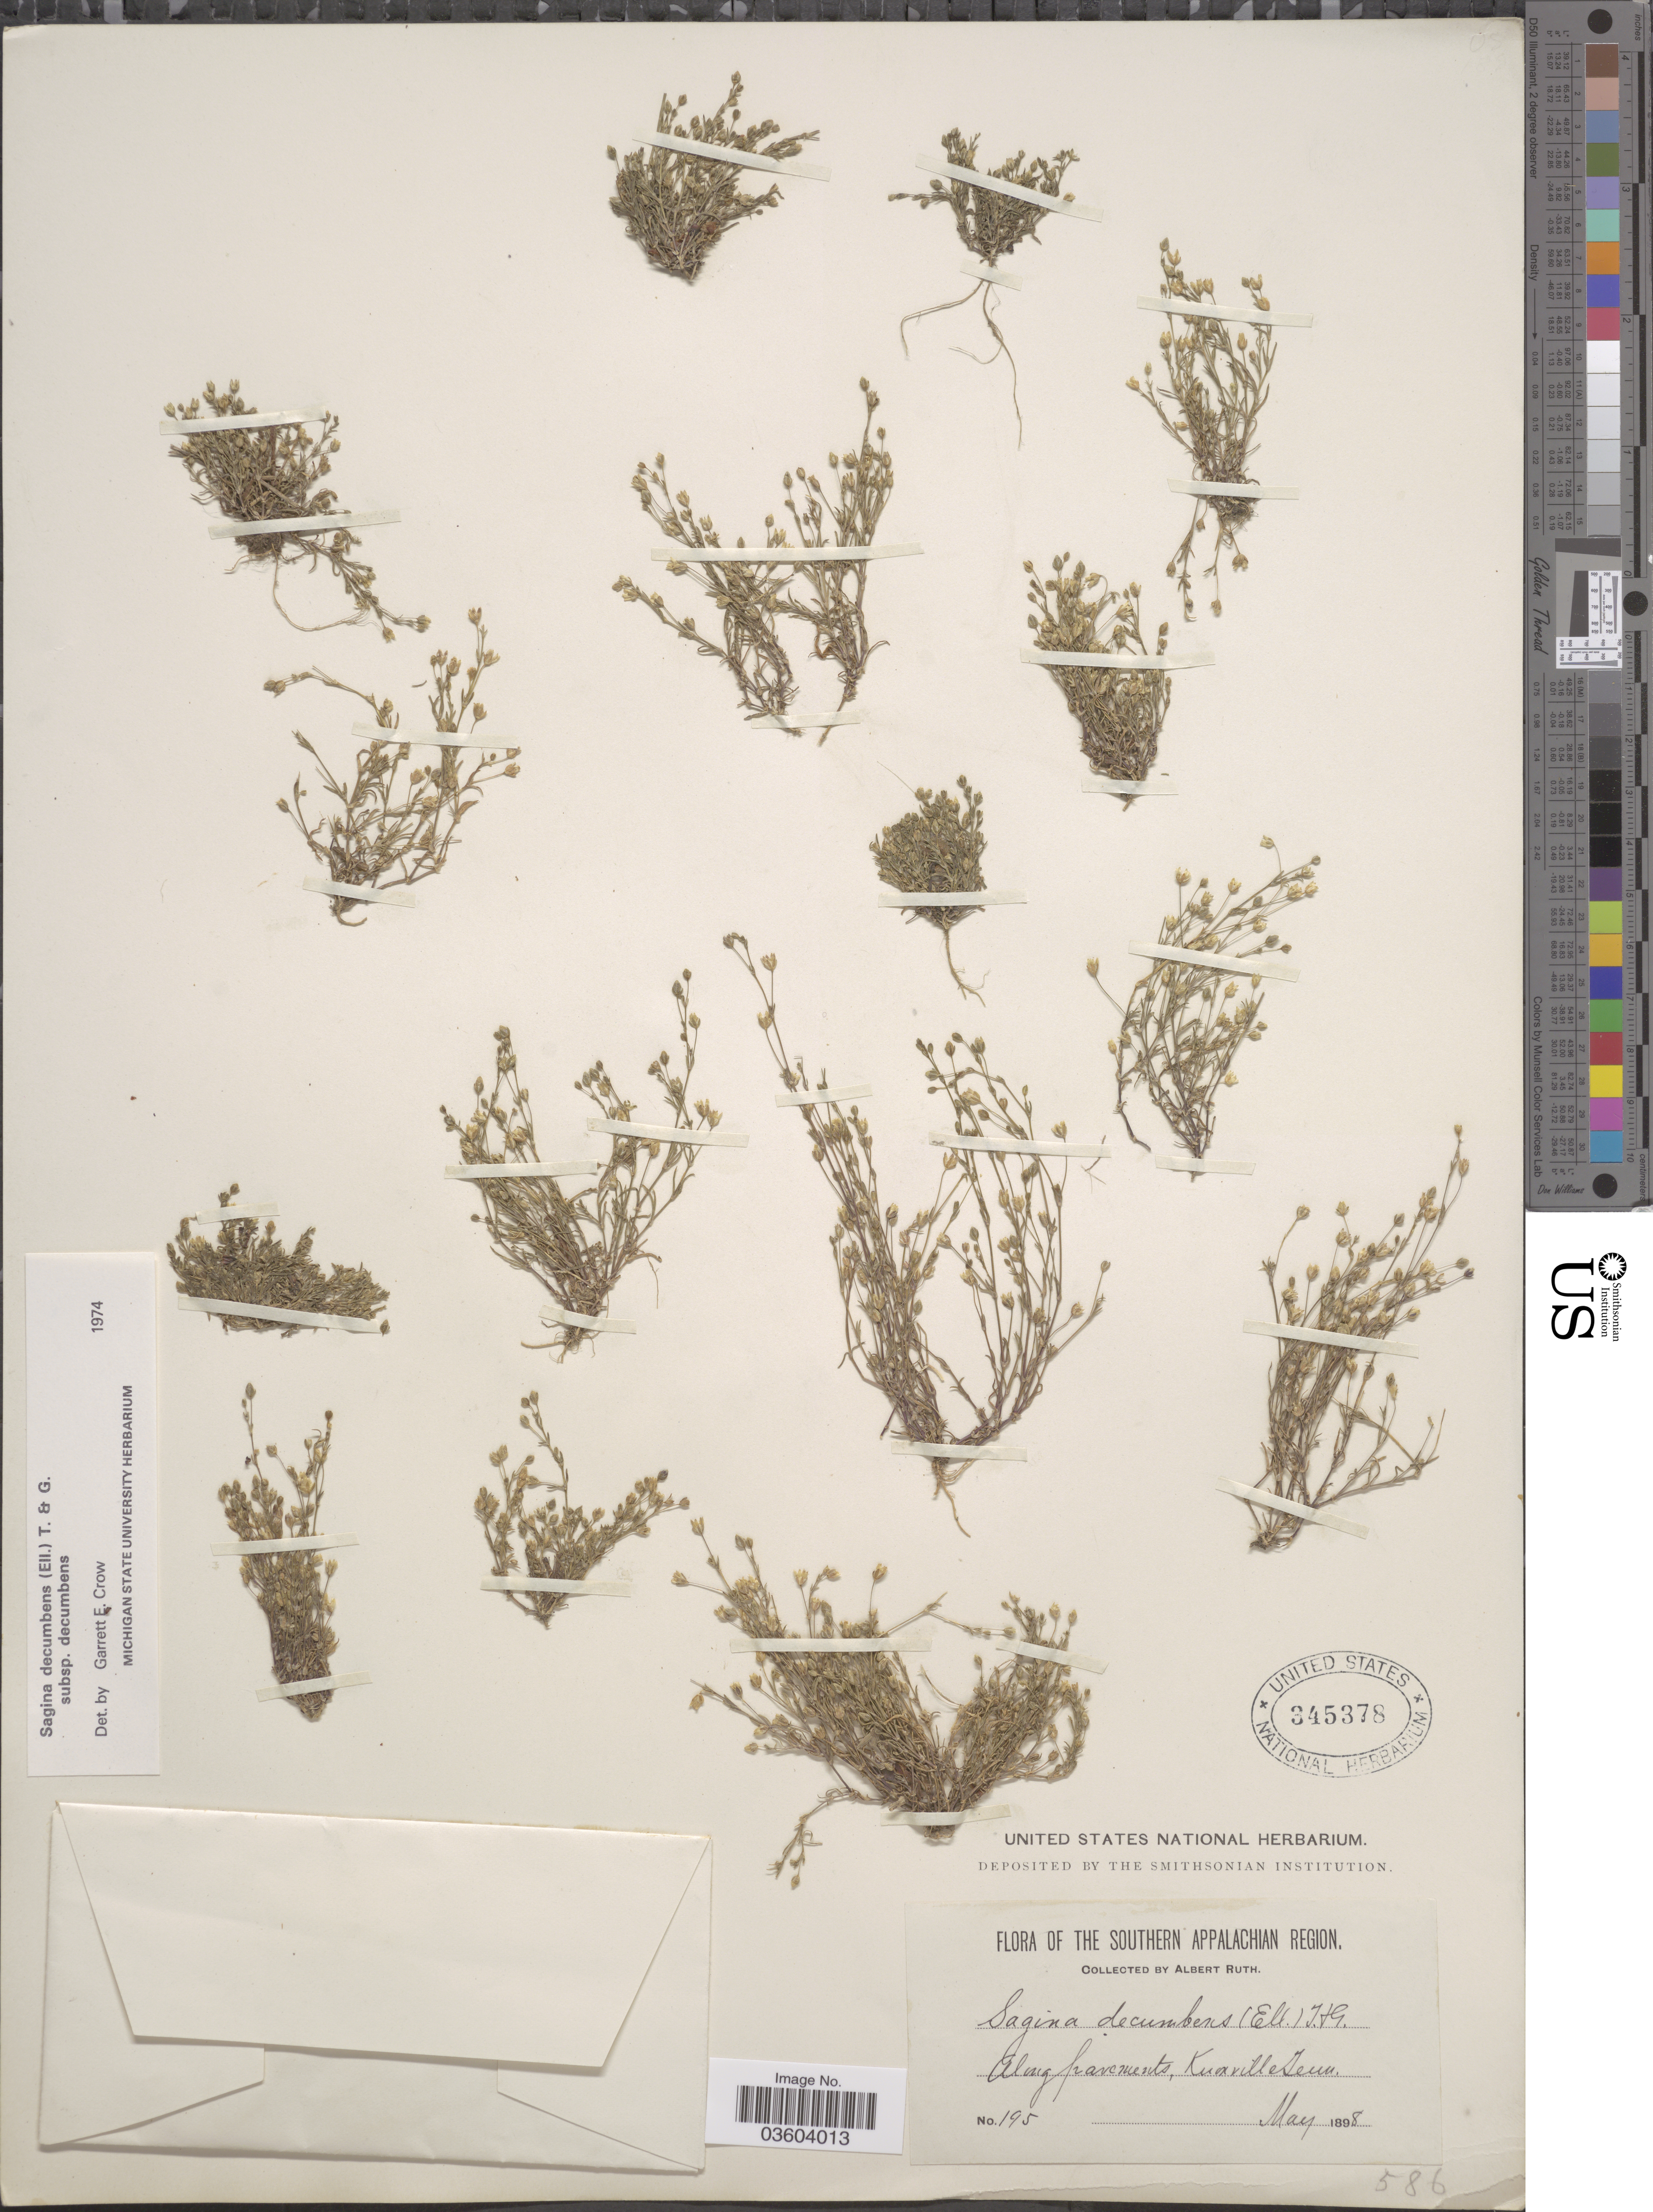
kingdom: Plantae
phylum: Tracheophyta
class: Magnoliopsida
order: Caryophyllales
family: Caryophyllaceae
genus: Sagina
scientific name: Sagina decumbens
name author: (Elliott) Torr. & A. Gray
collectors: A. Ruth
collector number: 195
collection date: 1898-05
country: United States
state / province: Tennessee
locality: The Southern Appalachian Region. Along pavements, Knoxville.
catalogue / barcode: US 345378